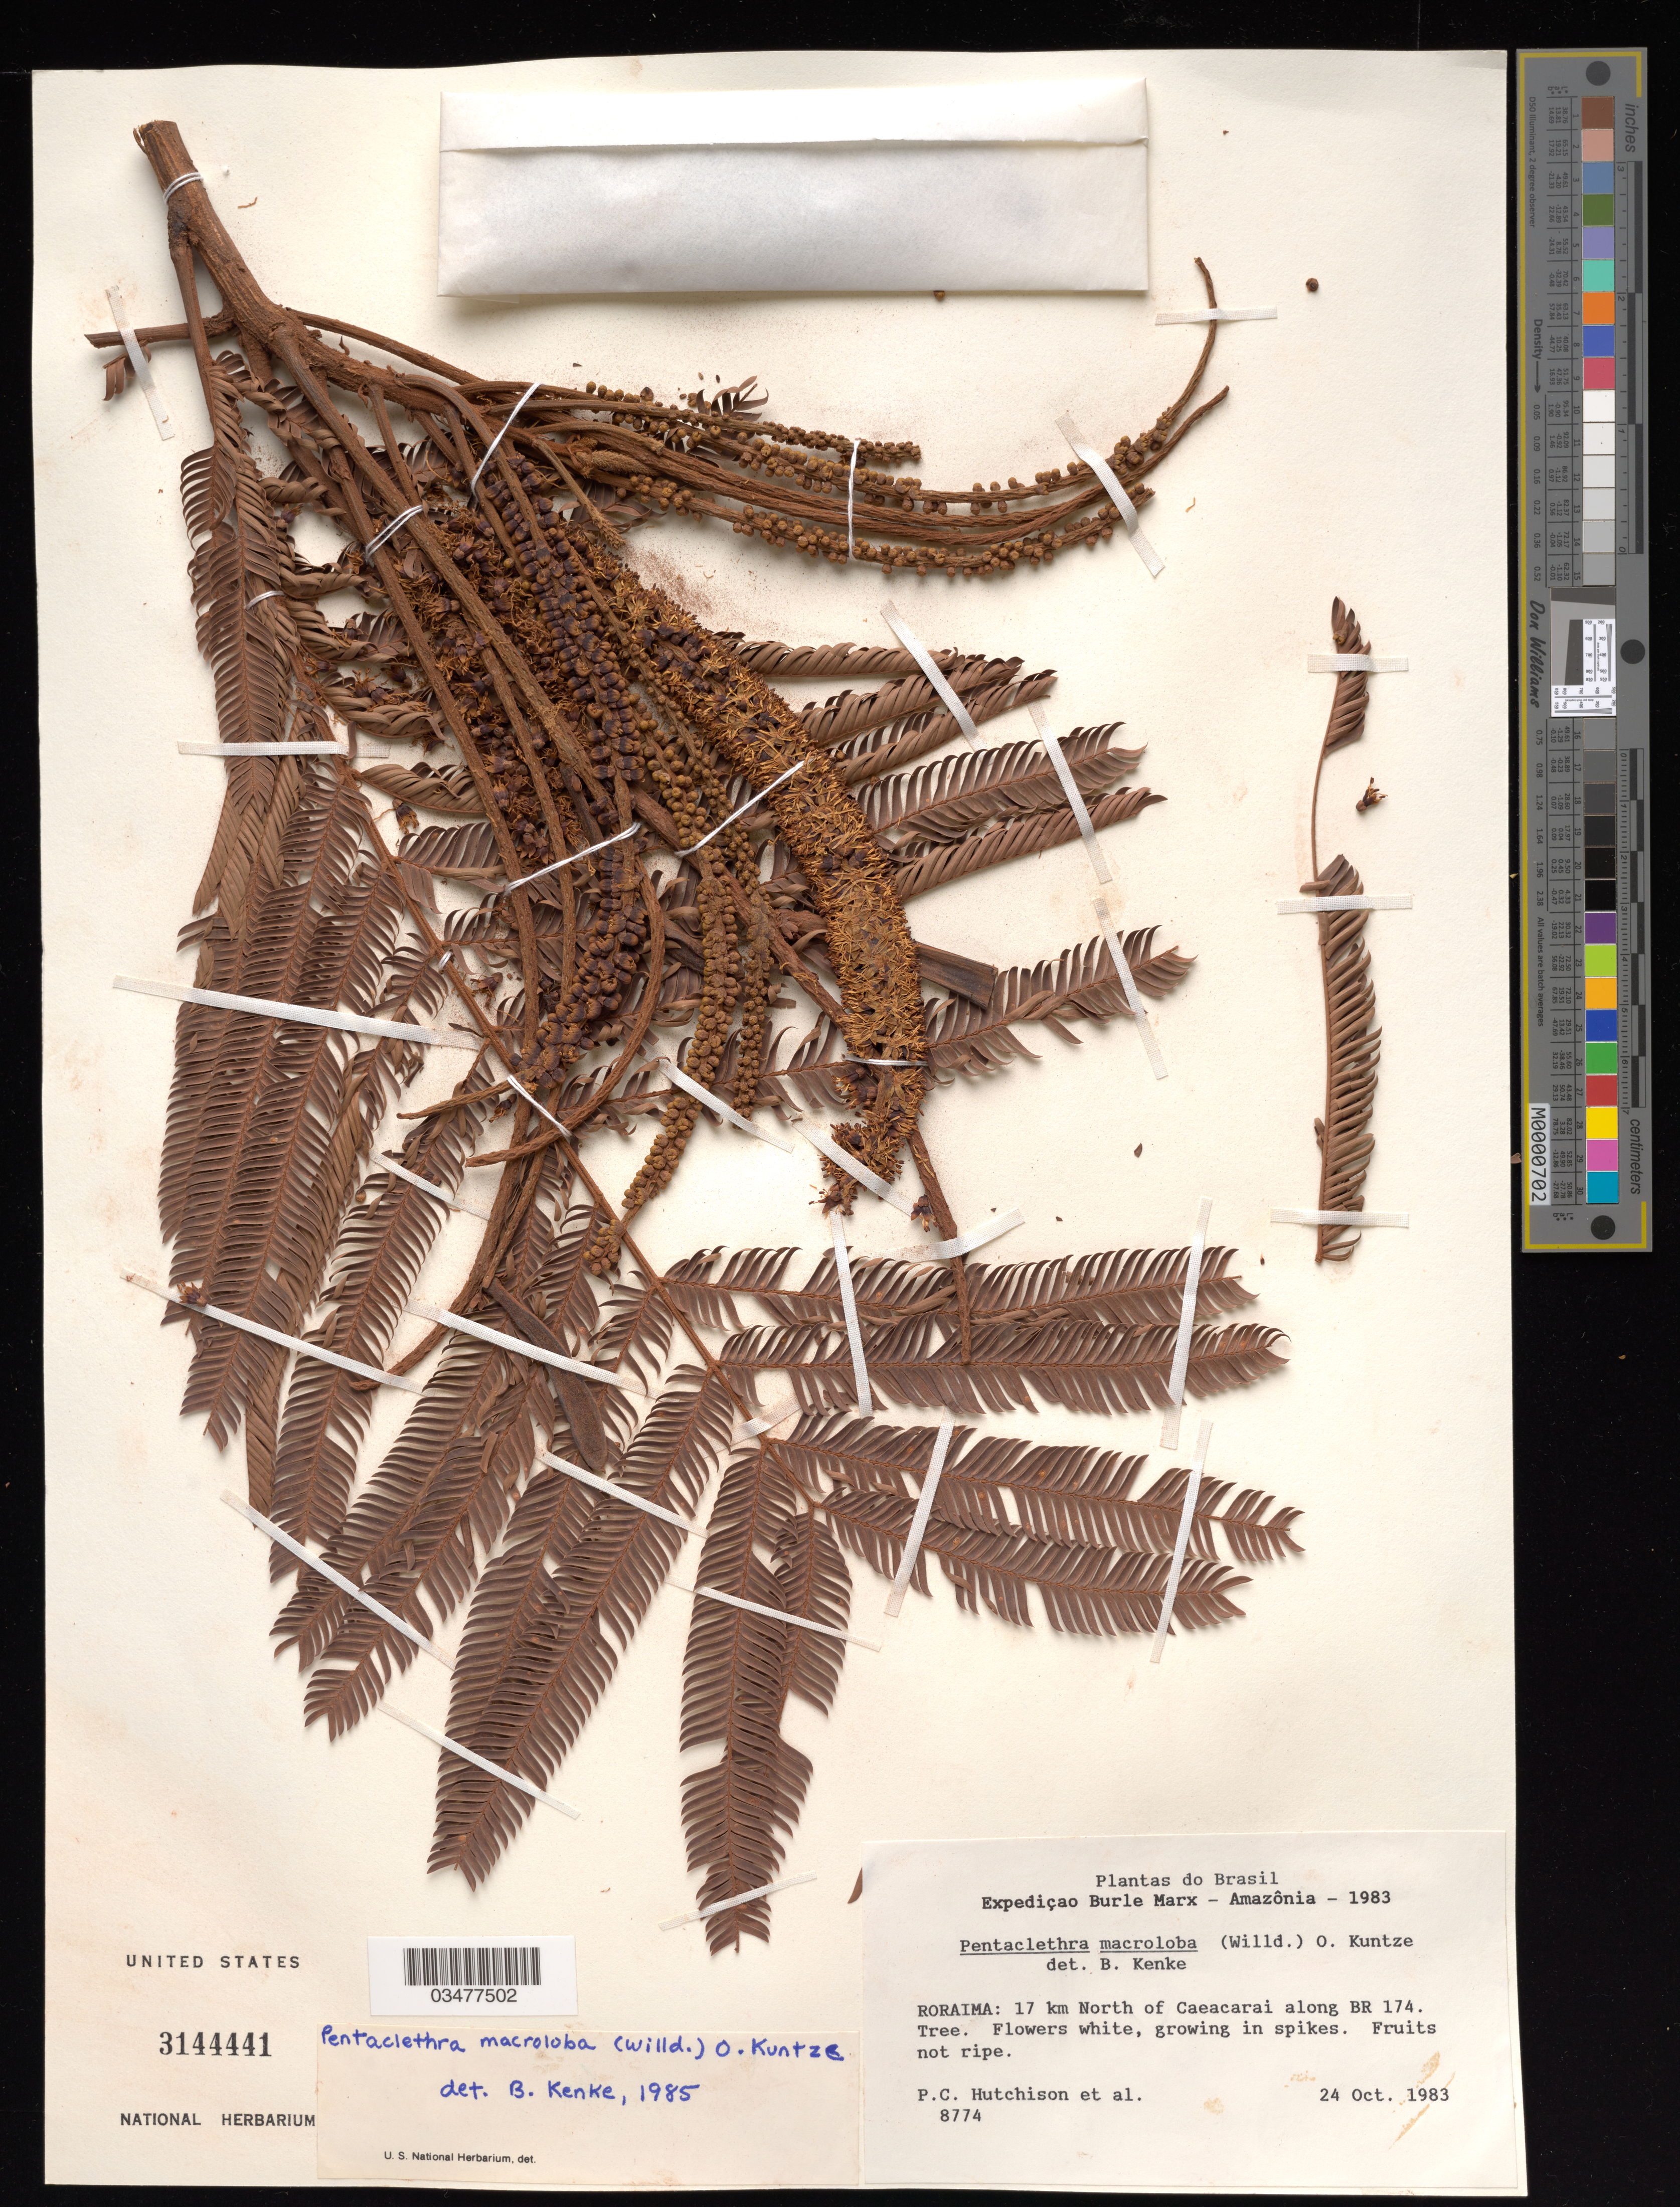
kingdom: Plantae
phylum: Tracheophyta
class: Magnoliopsida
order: Fabales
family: Fabaceae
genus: Pentaclethra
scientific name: Pentaclethra macroloba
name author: (Willd.) Kuntze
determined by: Kenke, B.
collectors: P. C. Hutchison & et al.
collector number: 8774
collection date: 1983-10-24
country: Brazil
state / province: Roraima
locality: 17 km North of Caeacarai along BR 174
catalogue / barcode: US 3144441